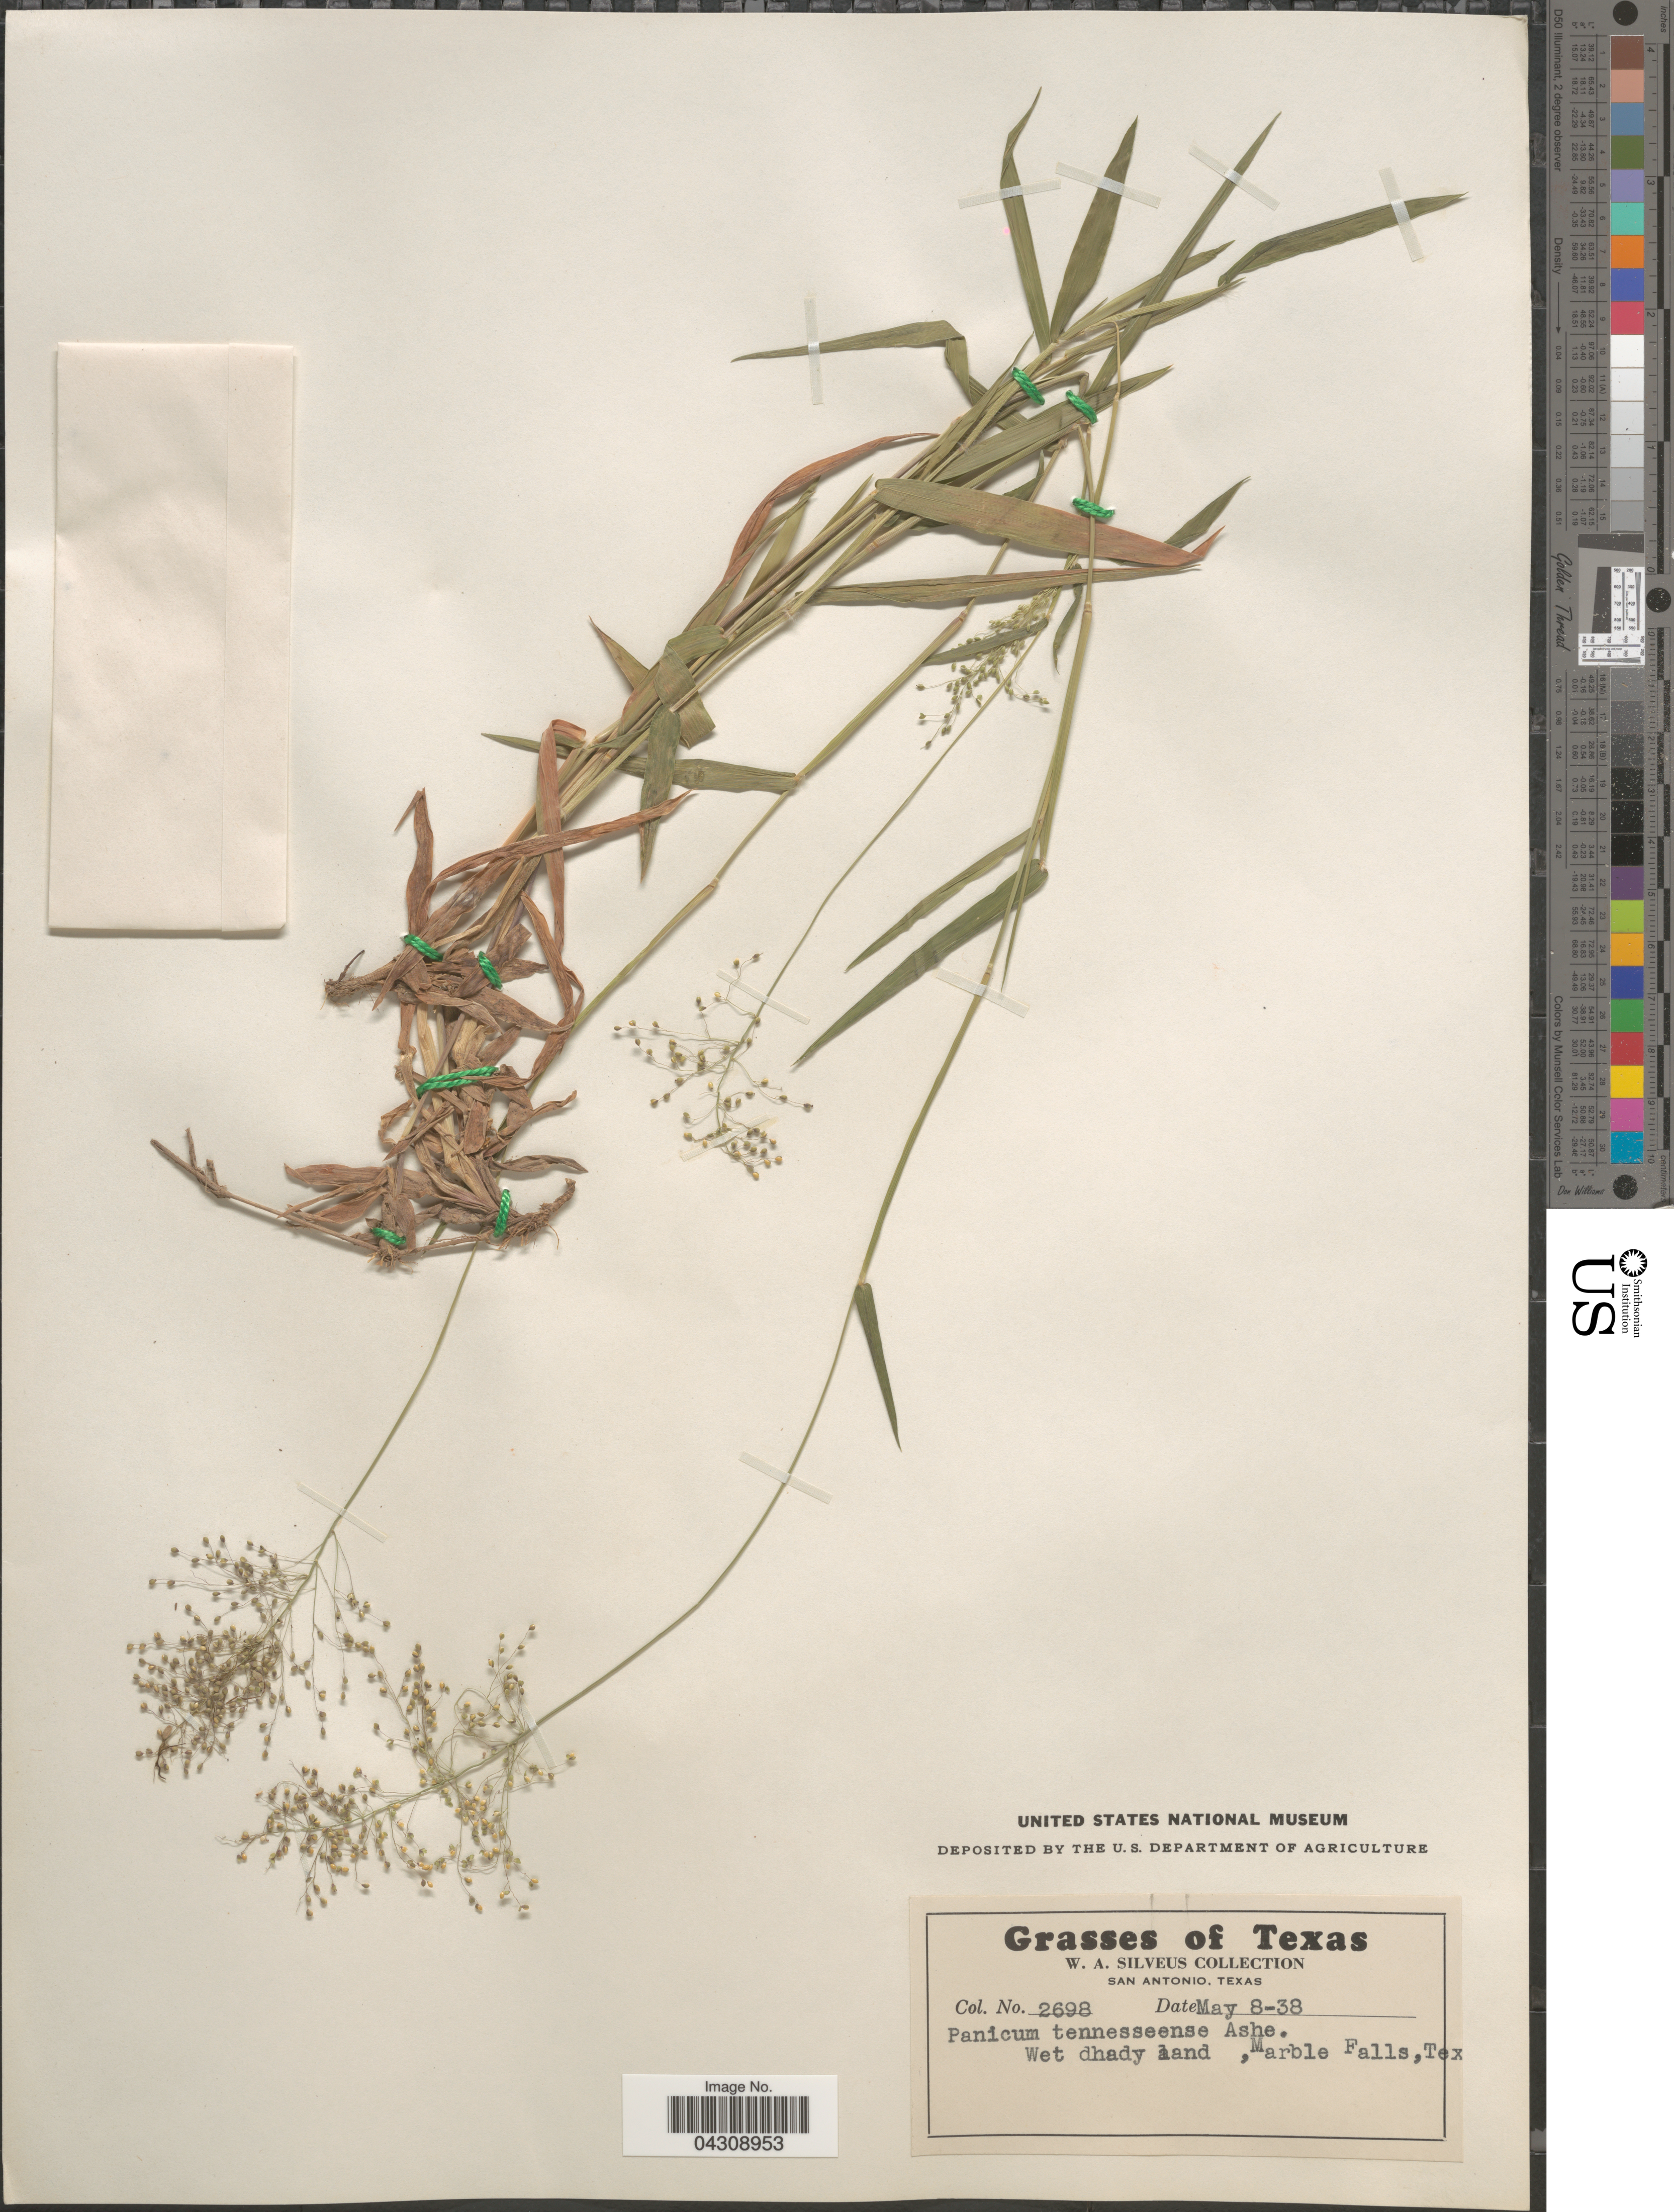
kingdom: Plantae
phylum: Tracheophyta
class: Liliopsida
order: Poales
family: Poaceae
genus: Dichanthelium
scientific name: Dichanthelium acuminatum var. acuminatum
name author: (Sw.) Gould & C.A. Clark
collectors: W. Silveus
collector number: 2698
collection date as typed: Transcribed d/m/y: 8/5/38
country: United States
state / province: Texas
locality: Wet dhady land, Marble Falls.